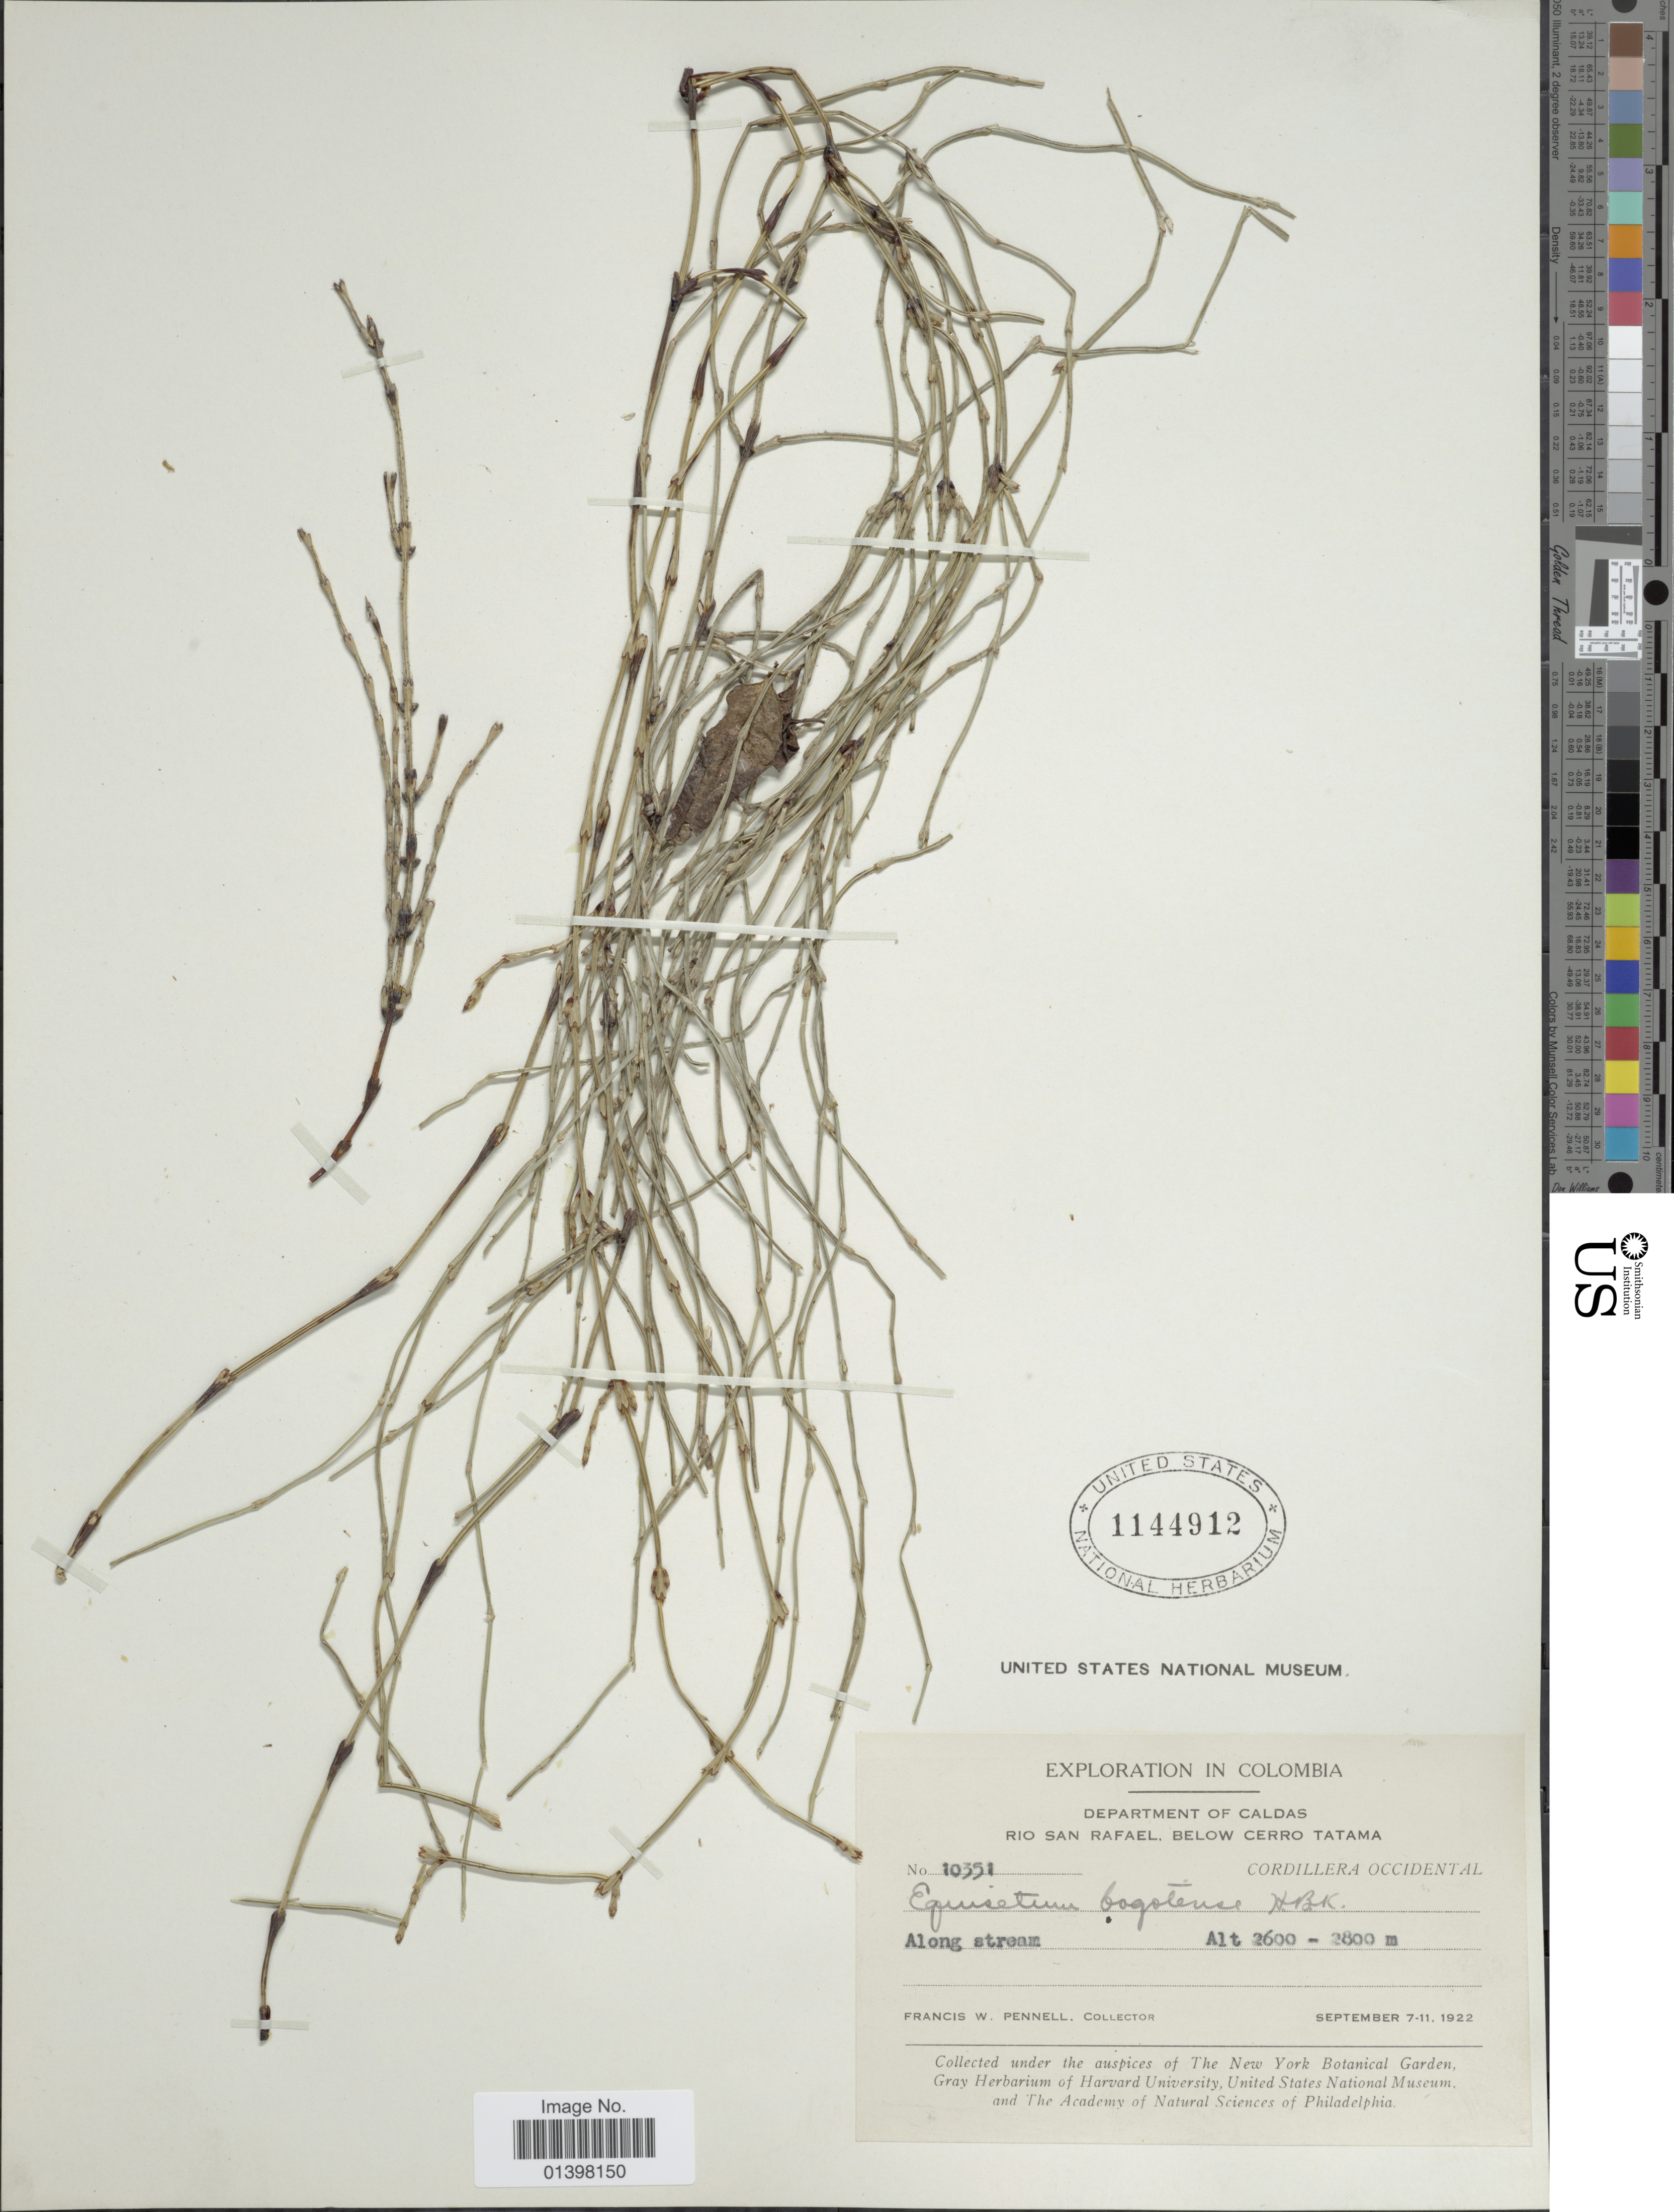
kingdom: Plantae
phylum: Tracheophyta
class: Polypodiopsida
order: Equisetales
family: Equisetaceae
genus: Equisetum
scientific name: Equisetum bogotense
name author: Kunth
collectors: F. W. Pennell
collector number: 10351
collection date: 1922-09-07/1922-09-11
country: Colombia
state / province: Caldas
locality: Department of Caldas Rio San Rafael, below Cerro Tatama, Cordillera Occidental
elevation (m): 2600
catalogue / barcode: US 1144912